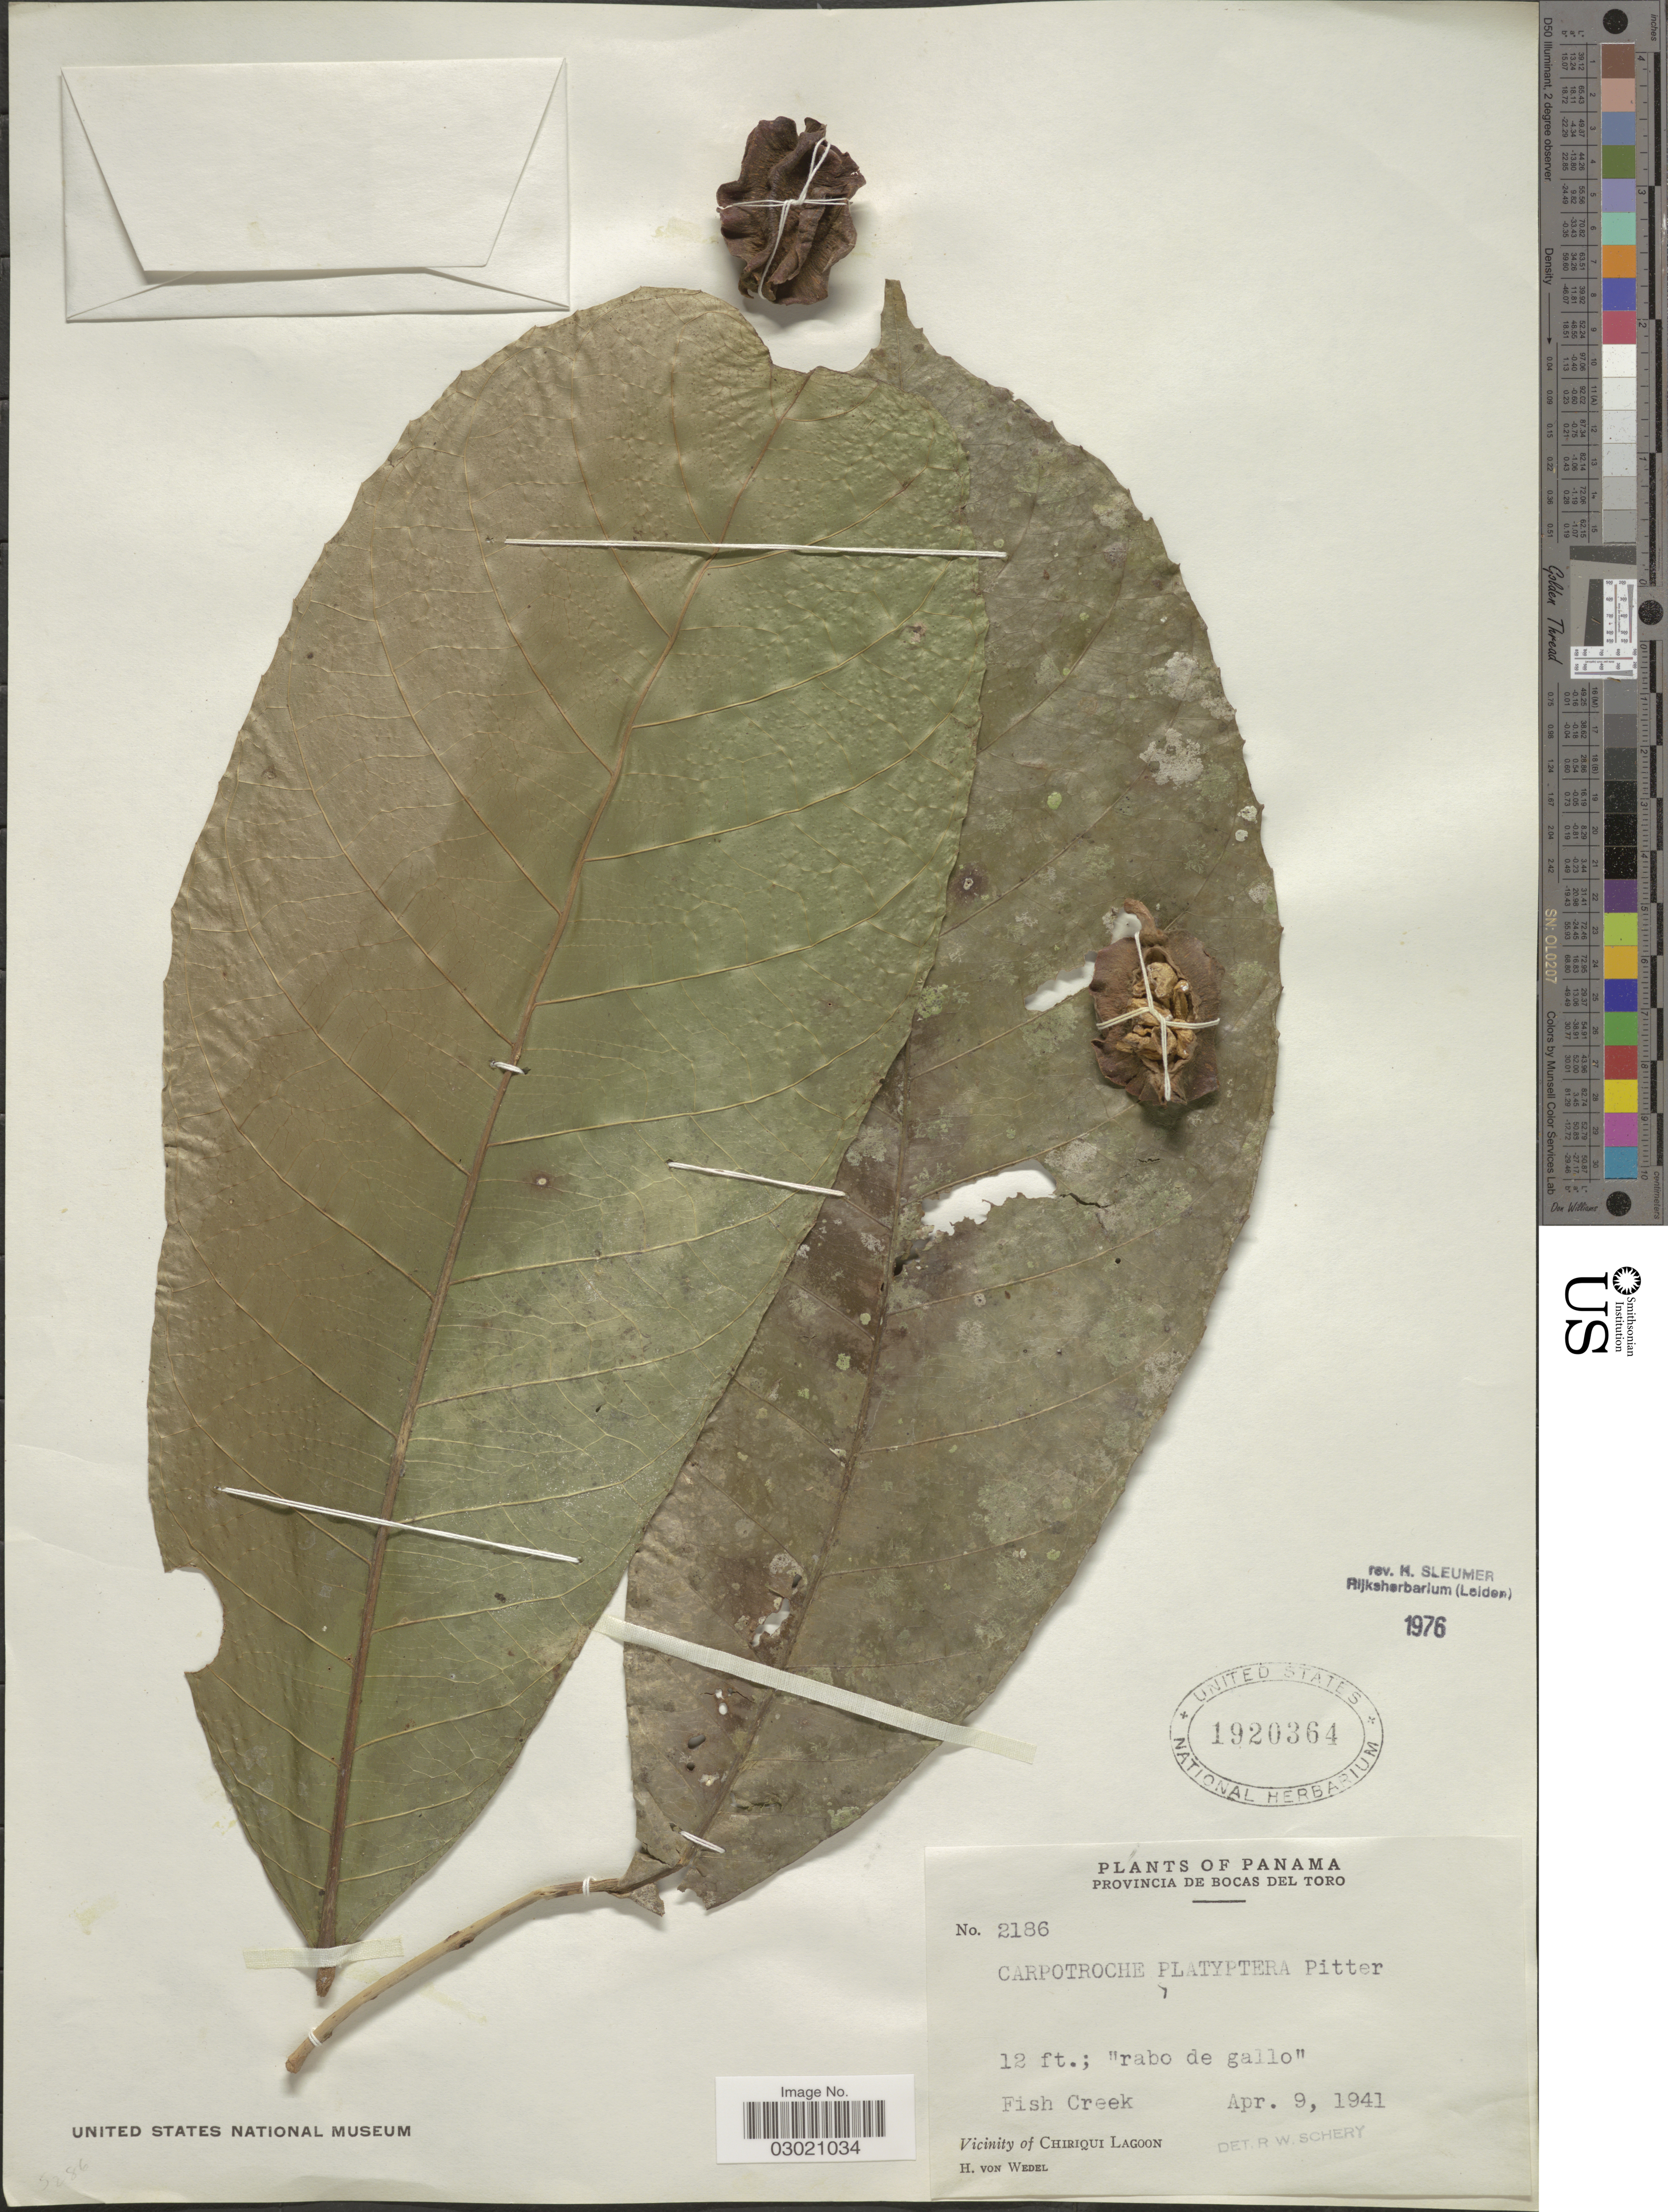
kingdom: Plantae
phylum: Tracheophyta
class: Magnoliopsida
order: Malpighiales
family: Achariaceae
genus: Carpotroche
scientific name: Carpotroche platyptera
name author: Pittier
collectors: H. von Wedel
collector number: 2186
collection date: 1941-04-09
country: Panama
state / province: Bocas del Toro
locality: Fish Creek. Vicinity of Chiriqui Lagoon.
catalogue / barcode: US 1920364